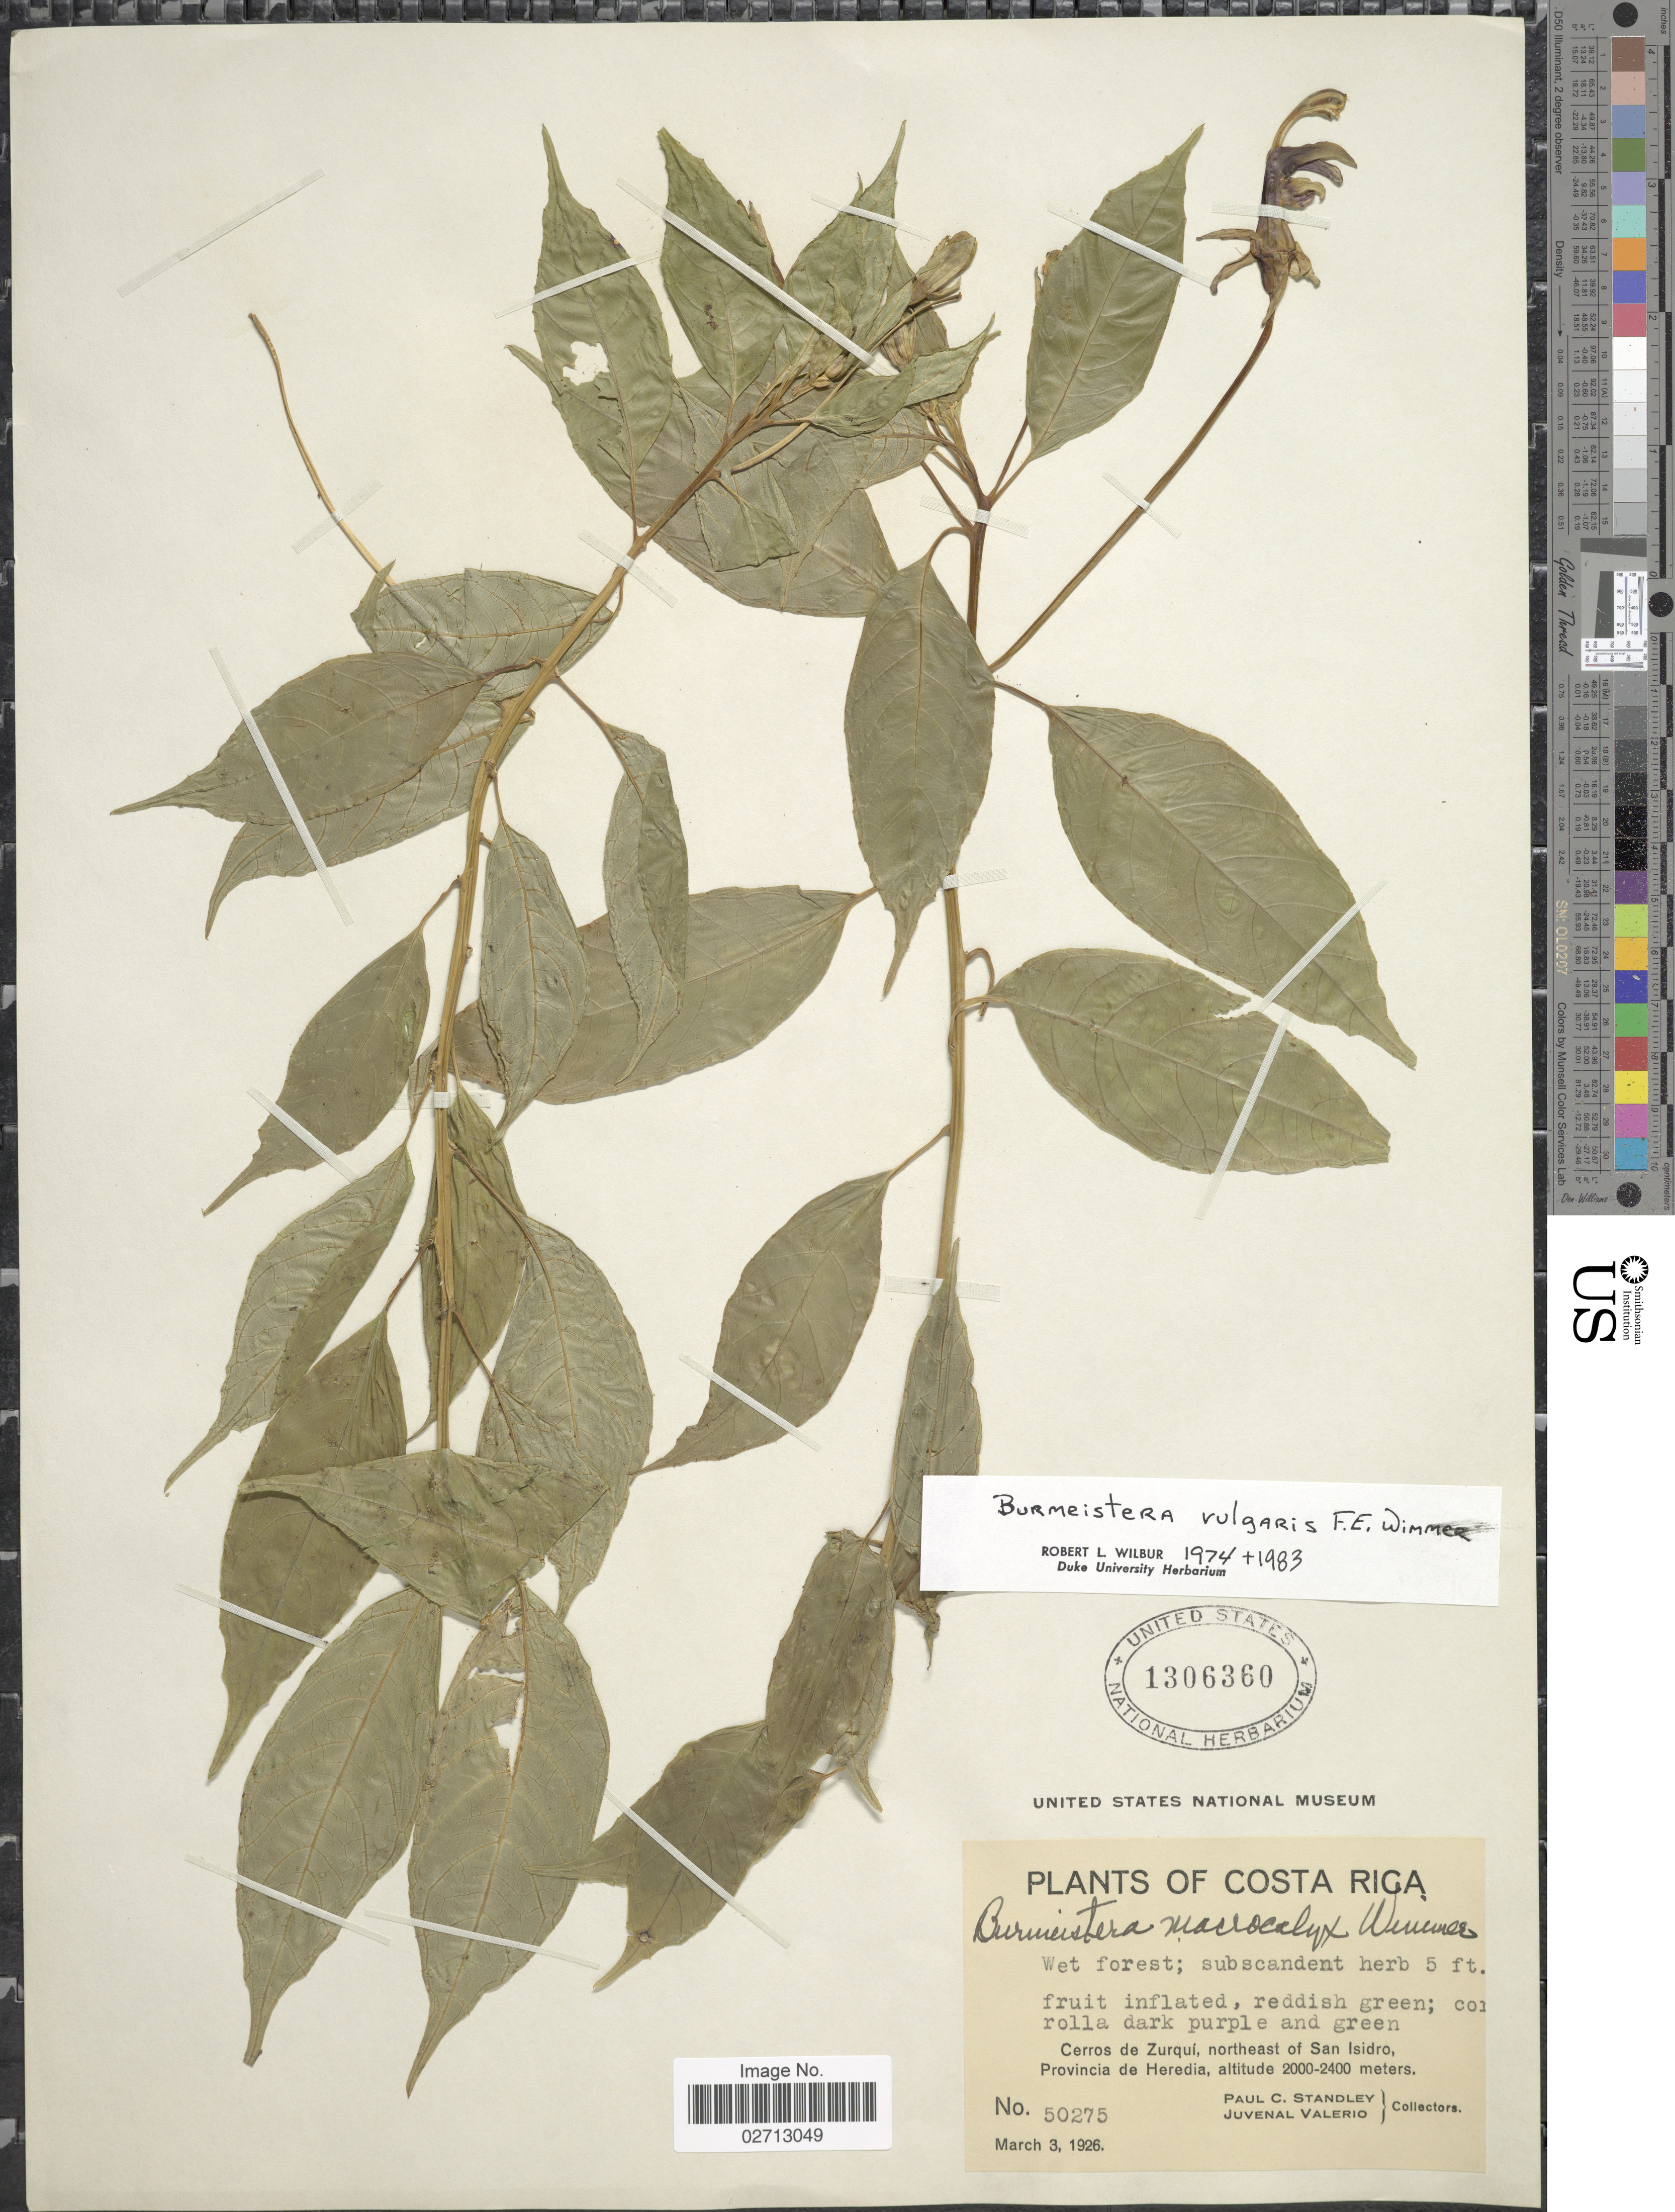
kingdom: Plantae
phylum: Tracheophyta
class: Magnoliopsida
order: Asterales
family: Campanulaceae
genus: Burmeistera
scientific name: Burmeistera vulgaris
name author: E. Wimm.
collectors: P. C. Standley & J. Valerio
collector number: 50275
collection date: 1926-03-03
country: Costa Rica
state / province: Heredia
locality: Cerros de Zurqui, northeast of San Isidro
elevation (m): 2000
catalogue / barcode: US 1306360